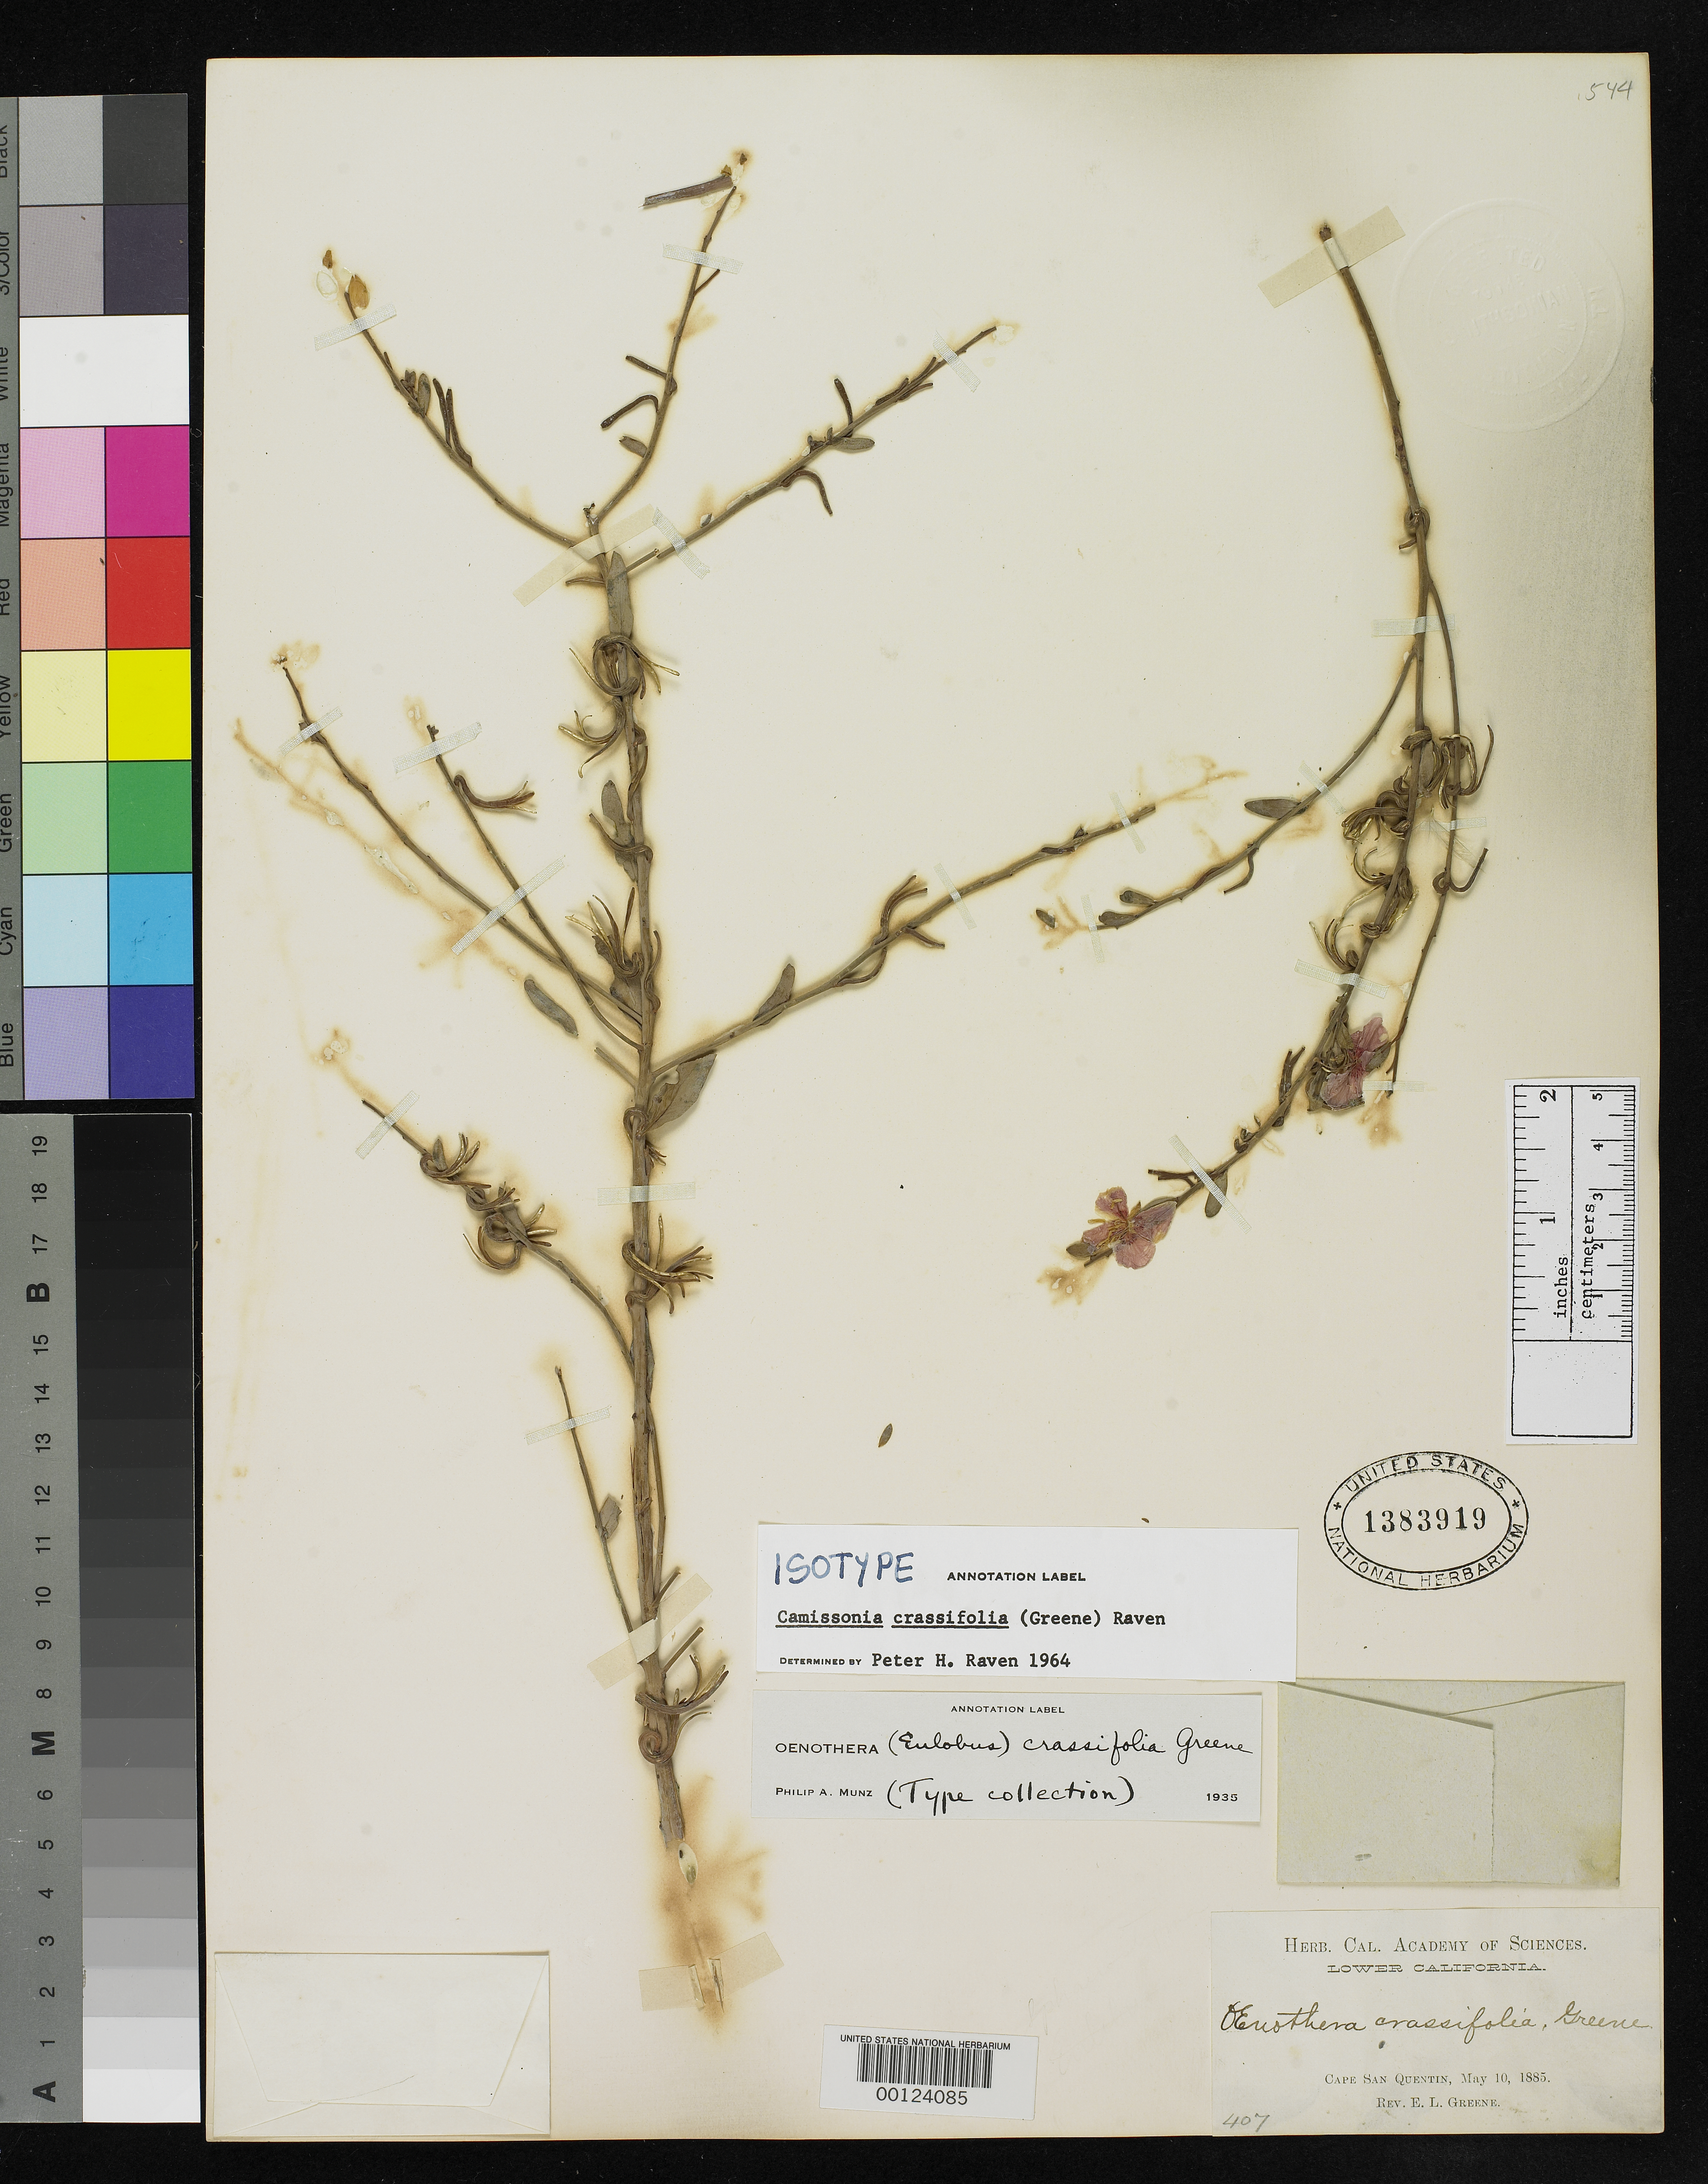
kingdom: Plantae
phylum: Tracheophyta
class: Magnoliopsida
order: Myrtales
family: Onagraceae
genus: Oenothera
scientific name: Oenothera crassifolia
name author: Greene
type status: Isotype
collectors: E. L. Greene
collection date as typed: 10 May 1885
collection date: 1885-05-10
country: Mexico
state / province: Baja California Norte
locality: Cape San Quentin.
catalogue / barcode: US 1383919